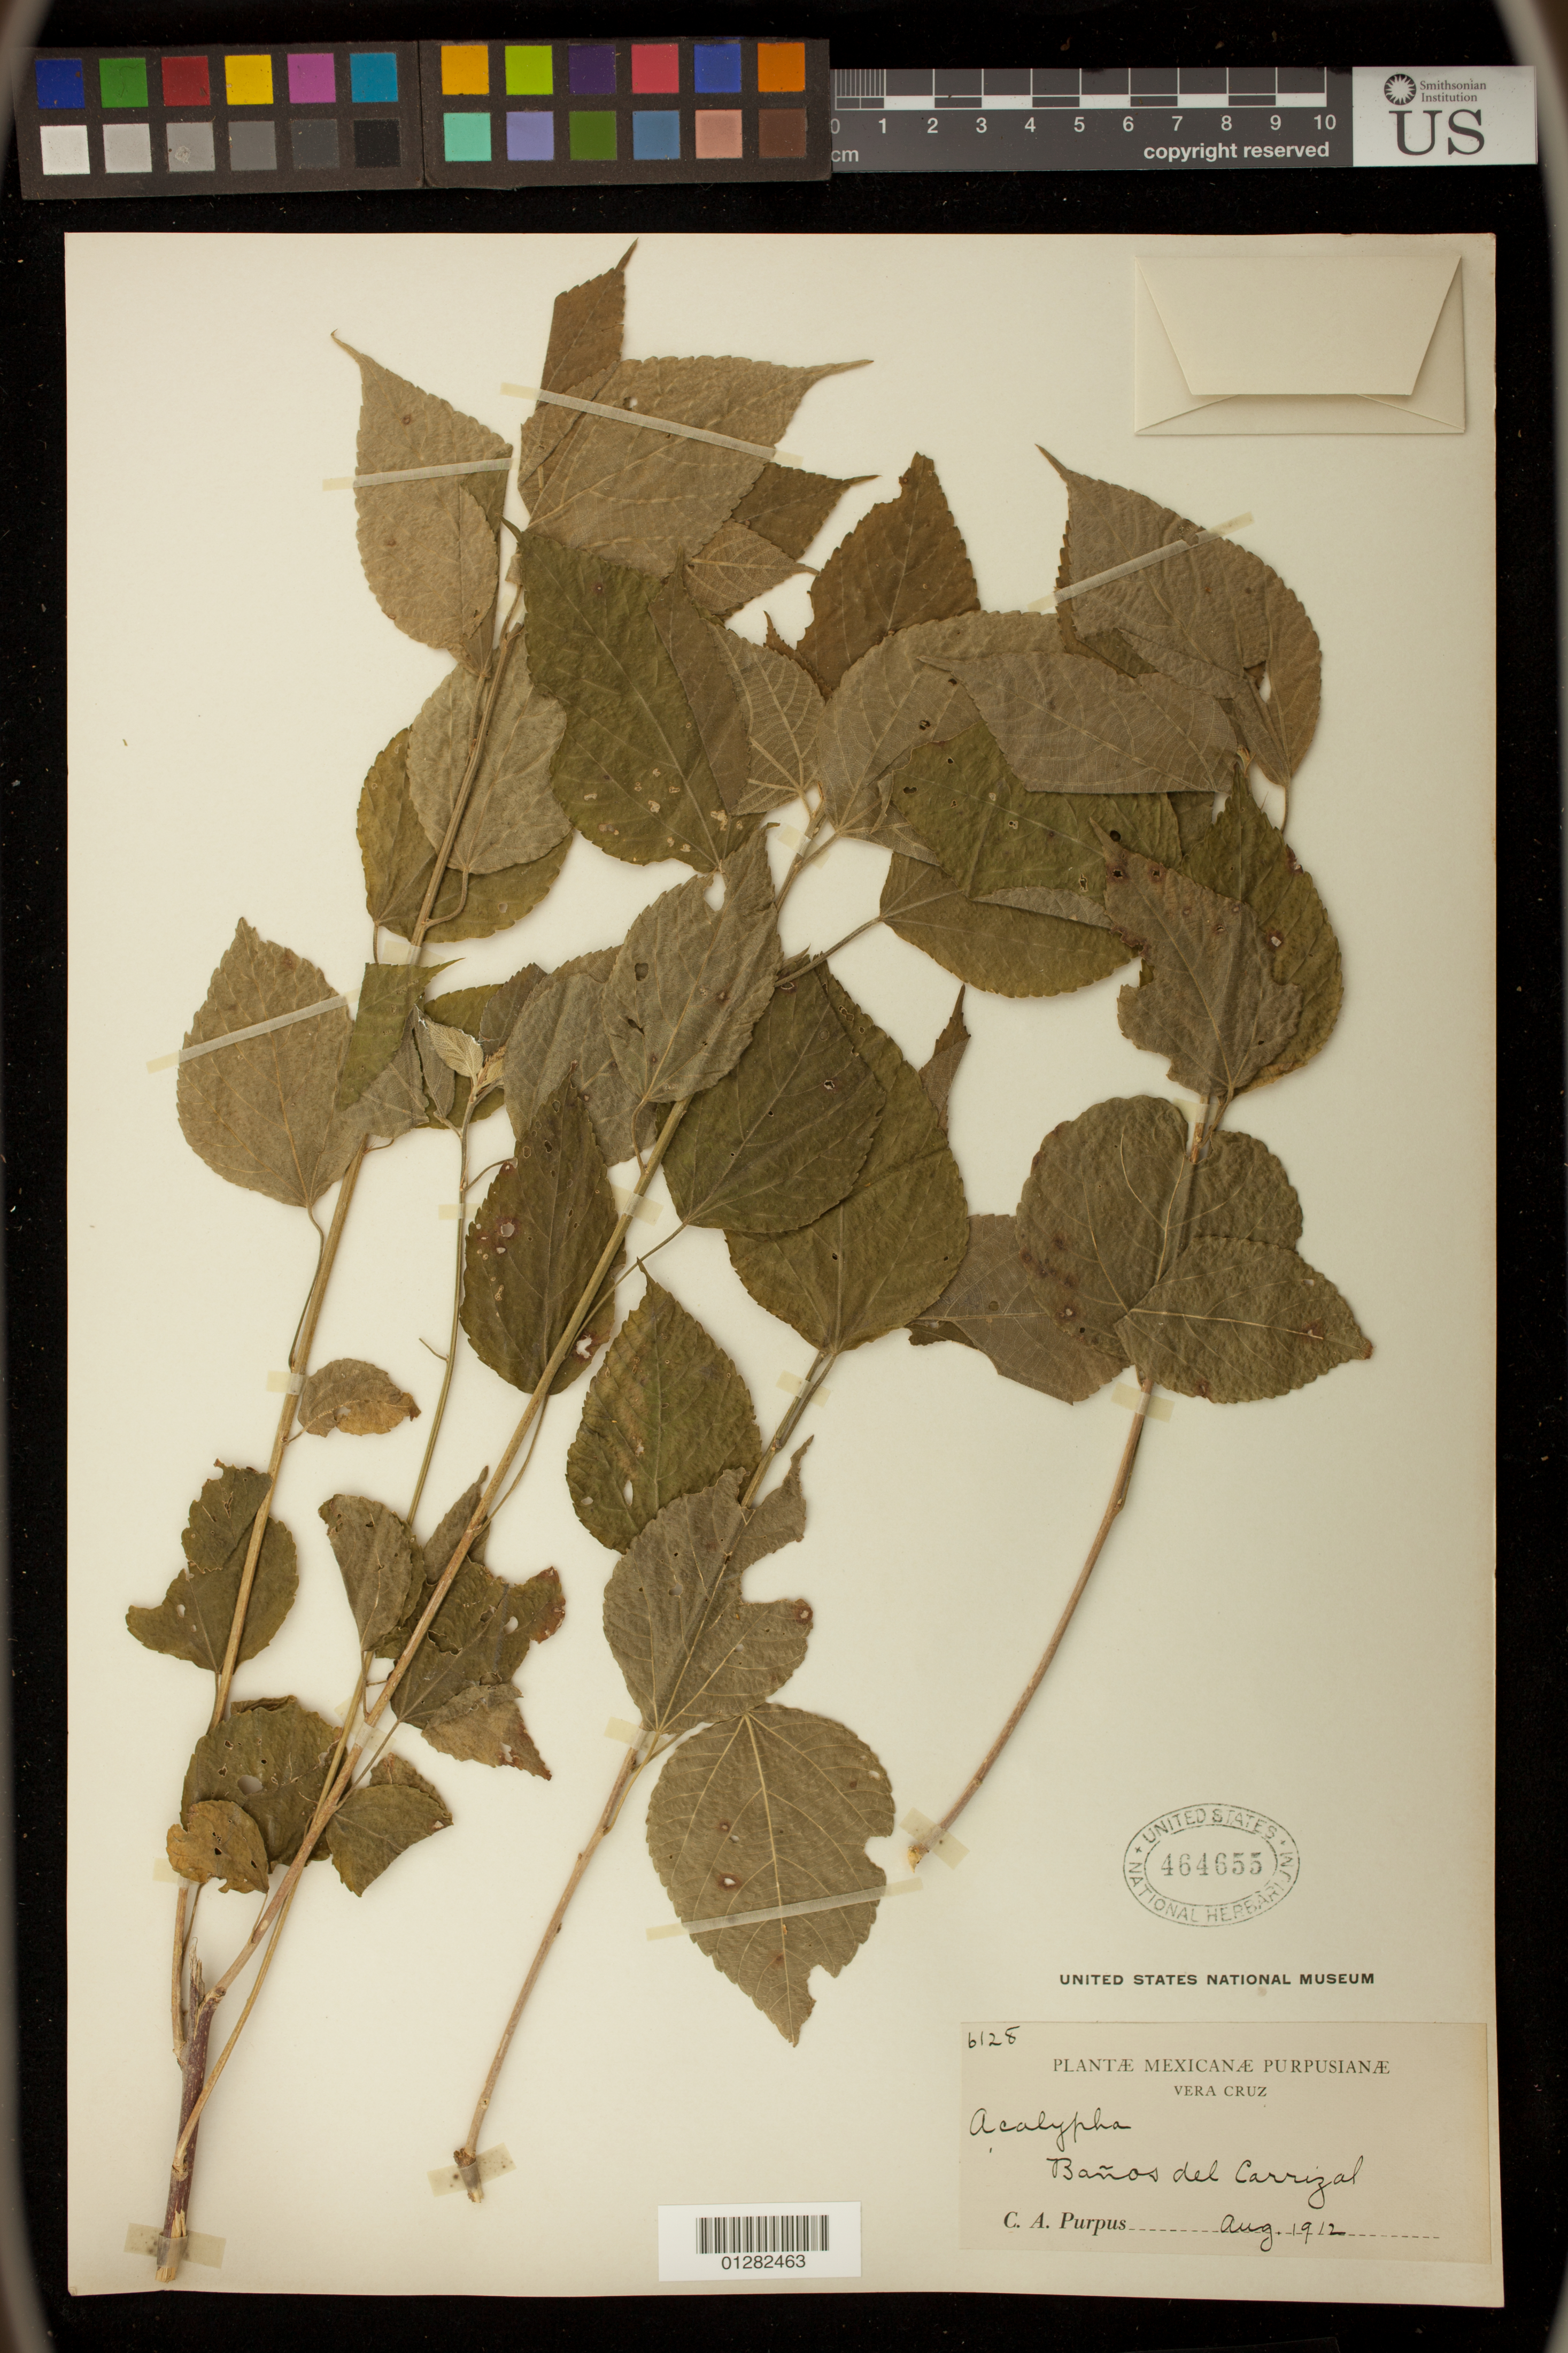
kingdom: Plantae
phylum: Tracheophyta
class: Magnoliopsida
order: Malpighiales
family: Euphorbiaceae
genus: Acalypha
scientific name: Acalypha schiedeana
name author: Schltdl.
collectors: H. S. Gentry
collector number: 6128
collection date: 1912-08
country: Mexico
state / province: Veracruz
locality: Banos del Carrizal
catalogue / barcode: US 464655